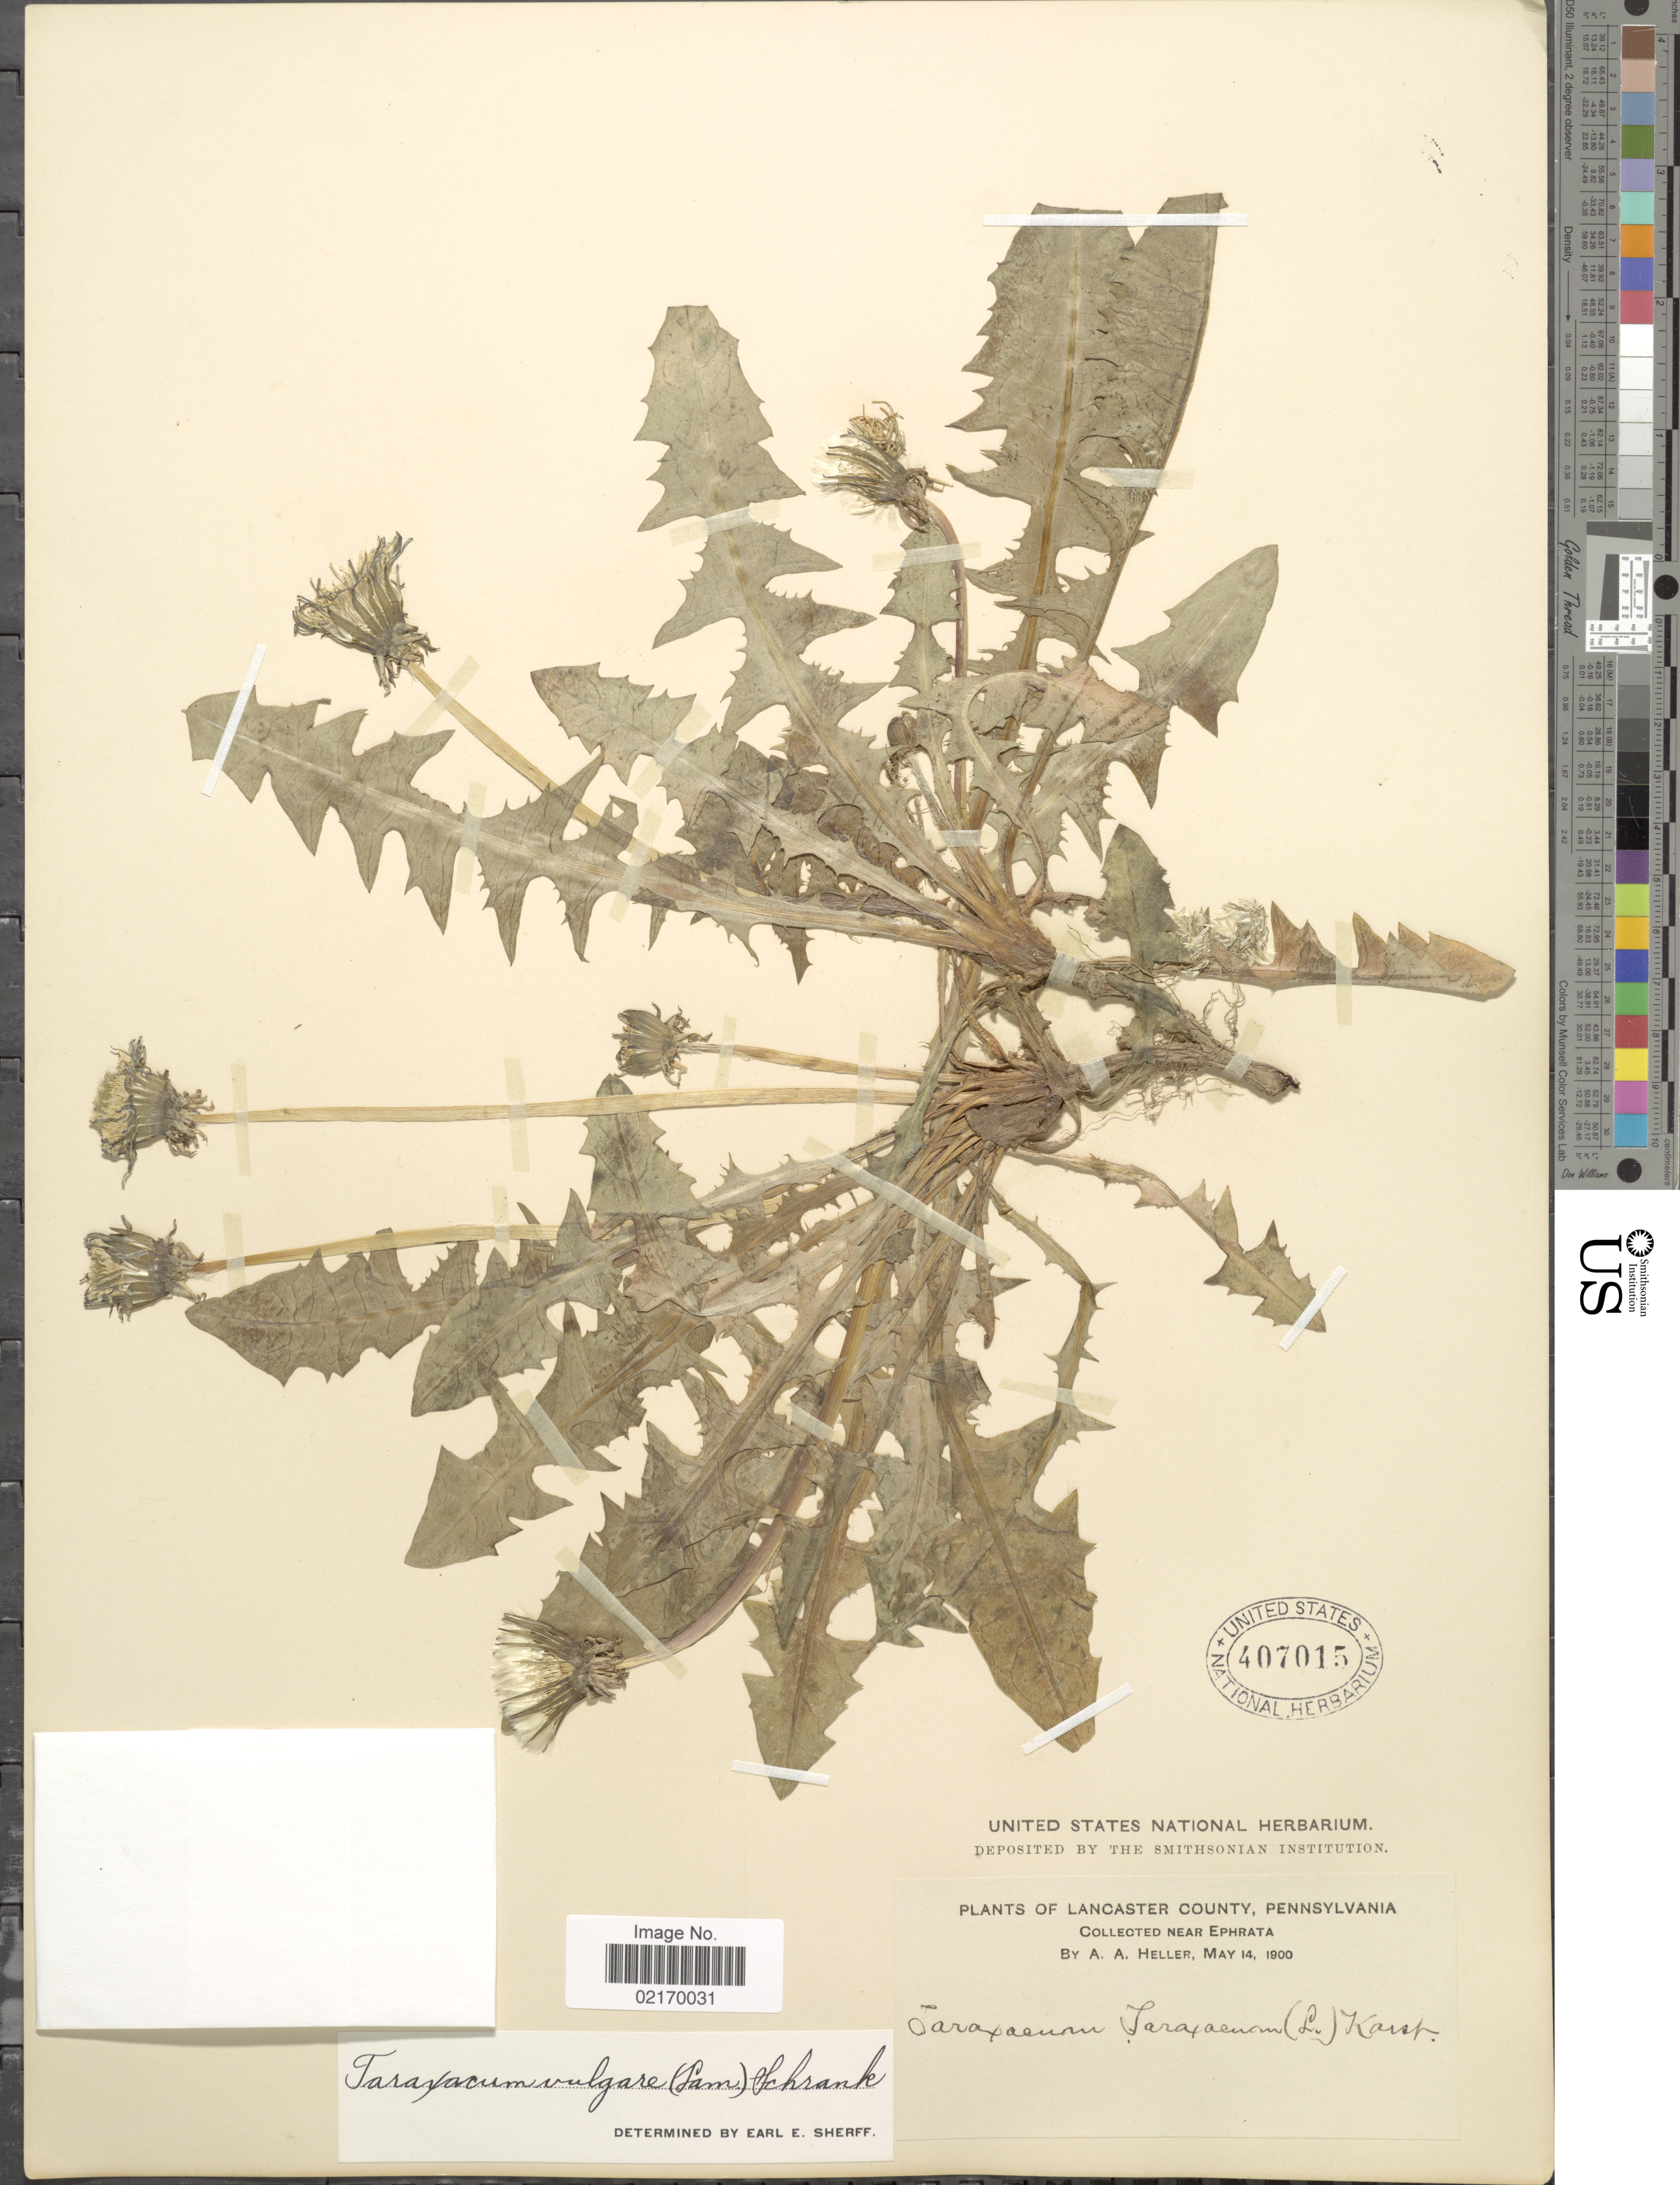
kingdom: Plantae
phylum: Tracheophyta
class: Magnoliopsida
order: Asterales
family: Asteraceae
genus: Taraxacum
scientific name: Taraxacum officinale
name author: G.H. Weber ex F.H. Wigg.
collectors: A. A. Heller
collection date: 1900-05-14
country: United States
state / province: Pennsylvania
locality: Lancaster County, near Ephrata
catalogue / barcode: US 407015